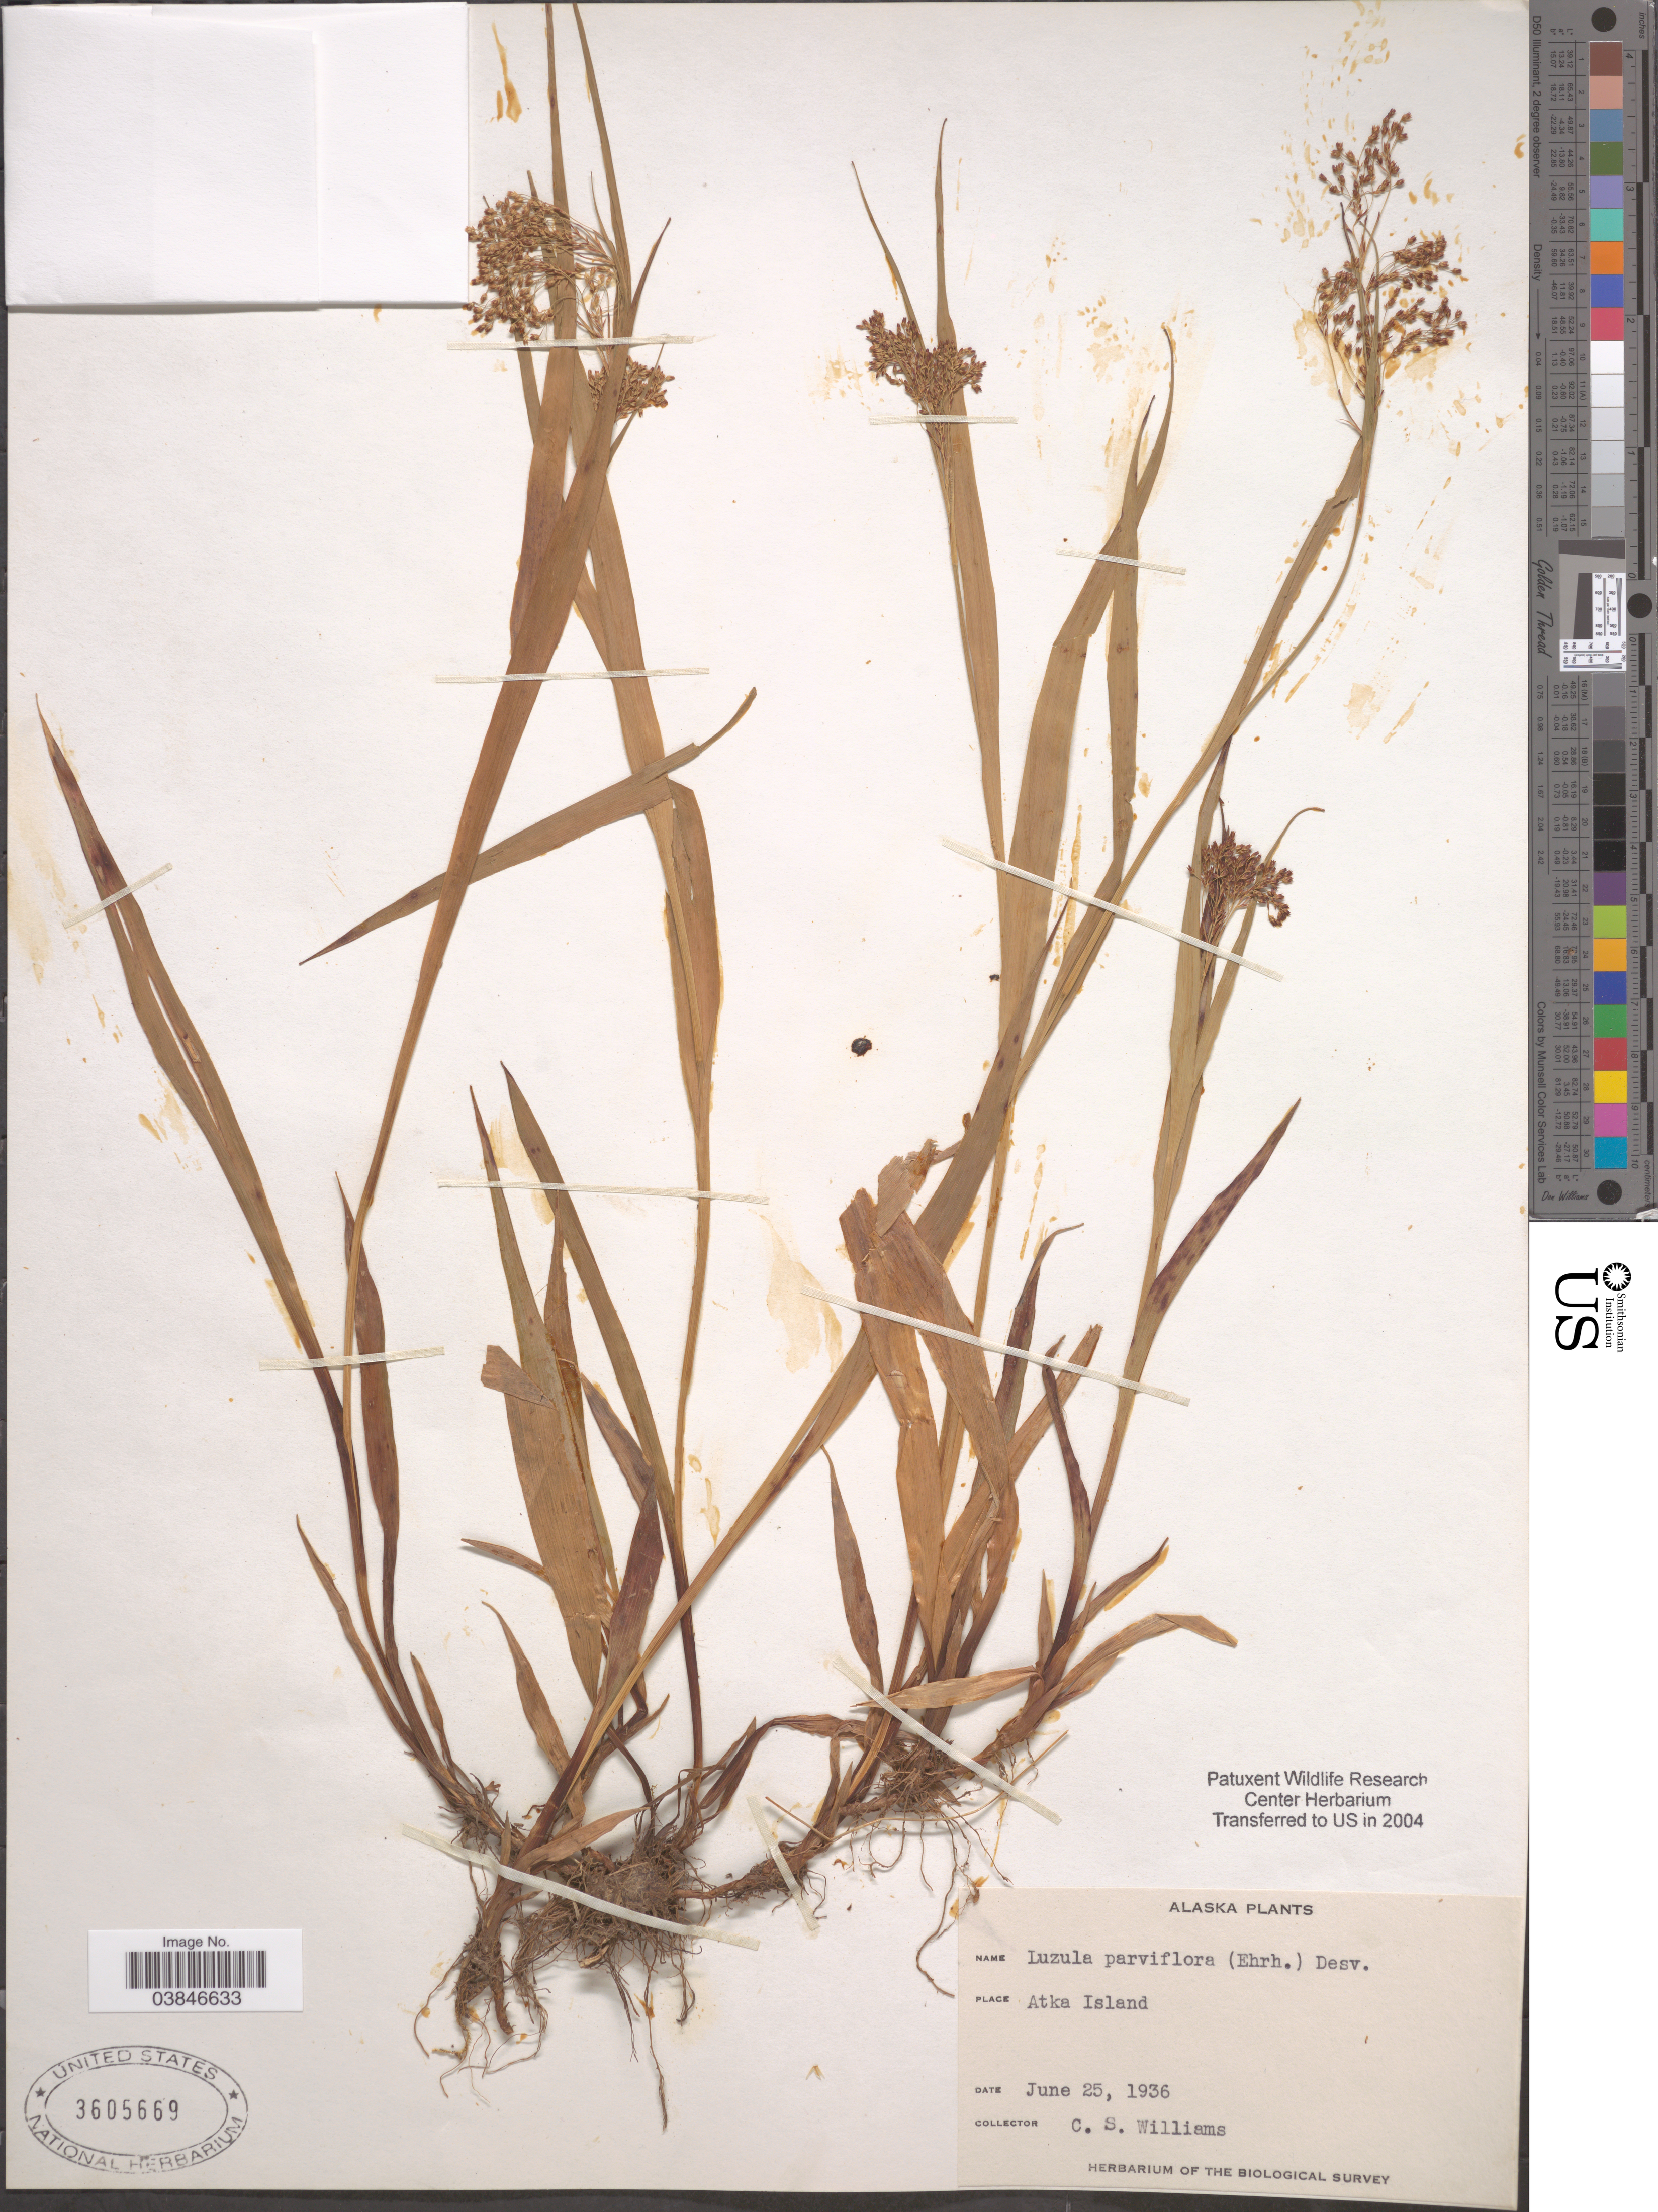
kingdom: Plantae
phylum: Tracheophyta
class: Liliopsida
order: Poales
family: Juncaceae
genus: Luzula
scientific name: Luzula parviflora subsp. parviflora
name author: (Ehrh.) Desv.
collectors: C. Williams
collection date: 1936-06-25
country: United States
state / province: Alaska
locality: Atka Island.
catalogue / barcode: US 3605669